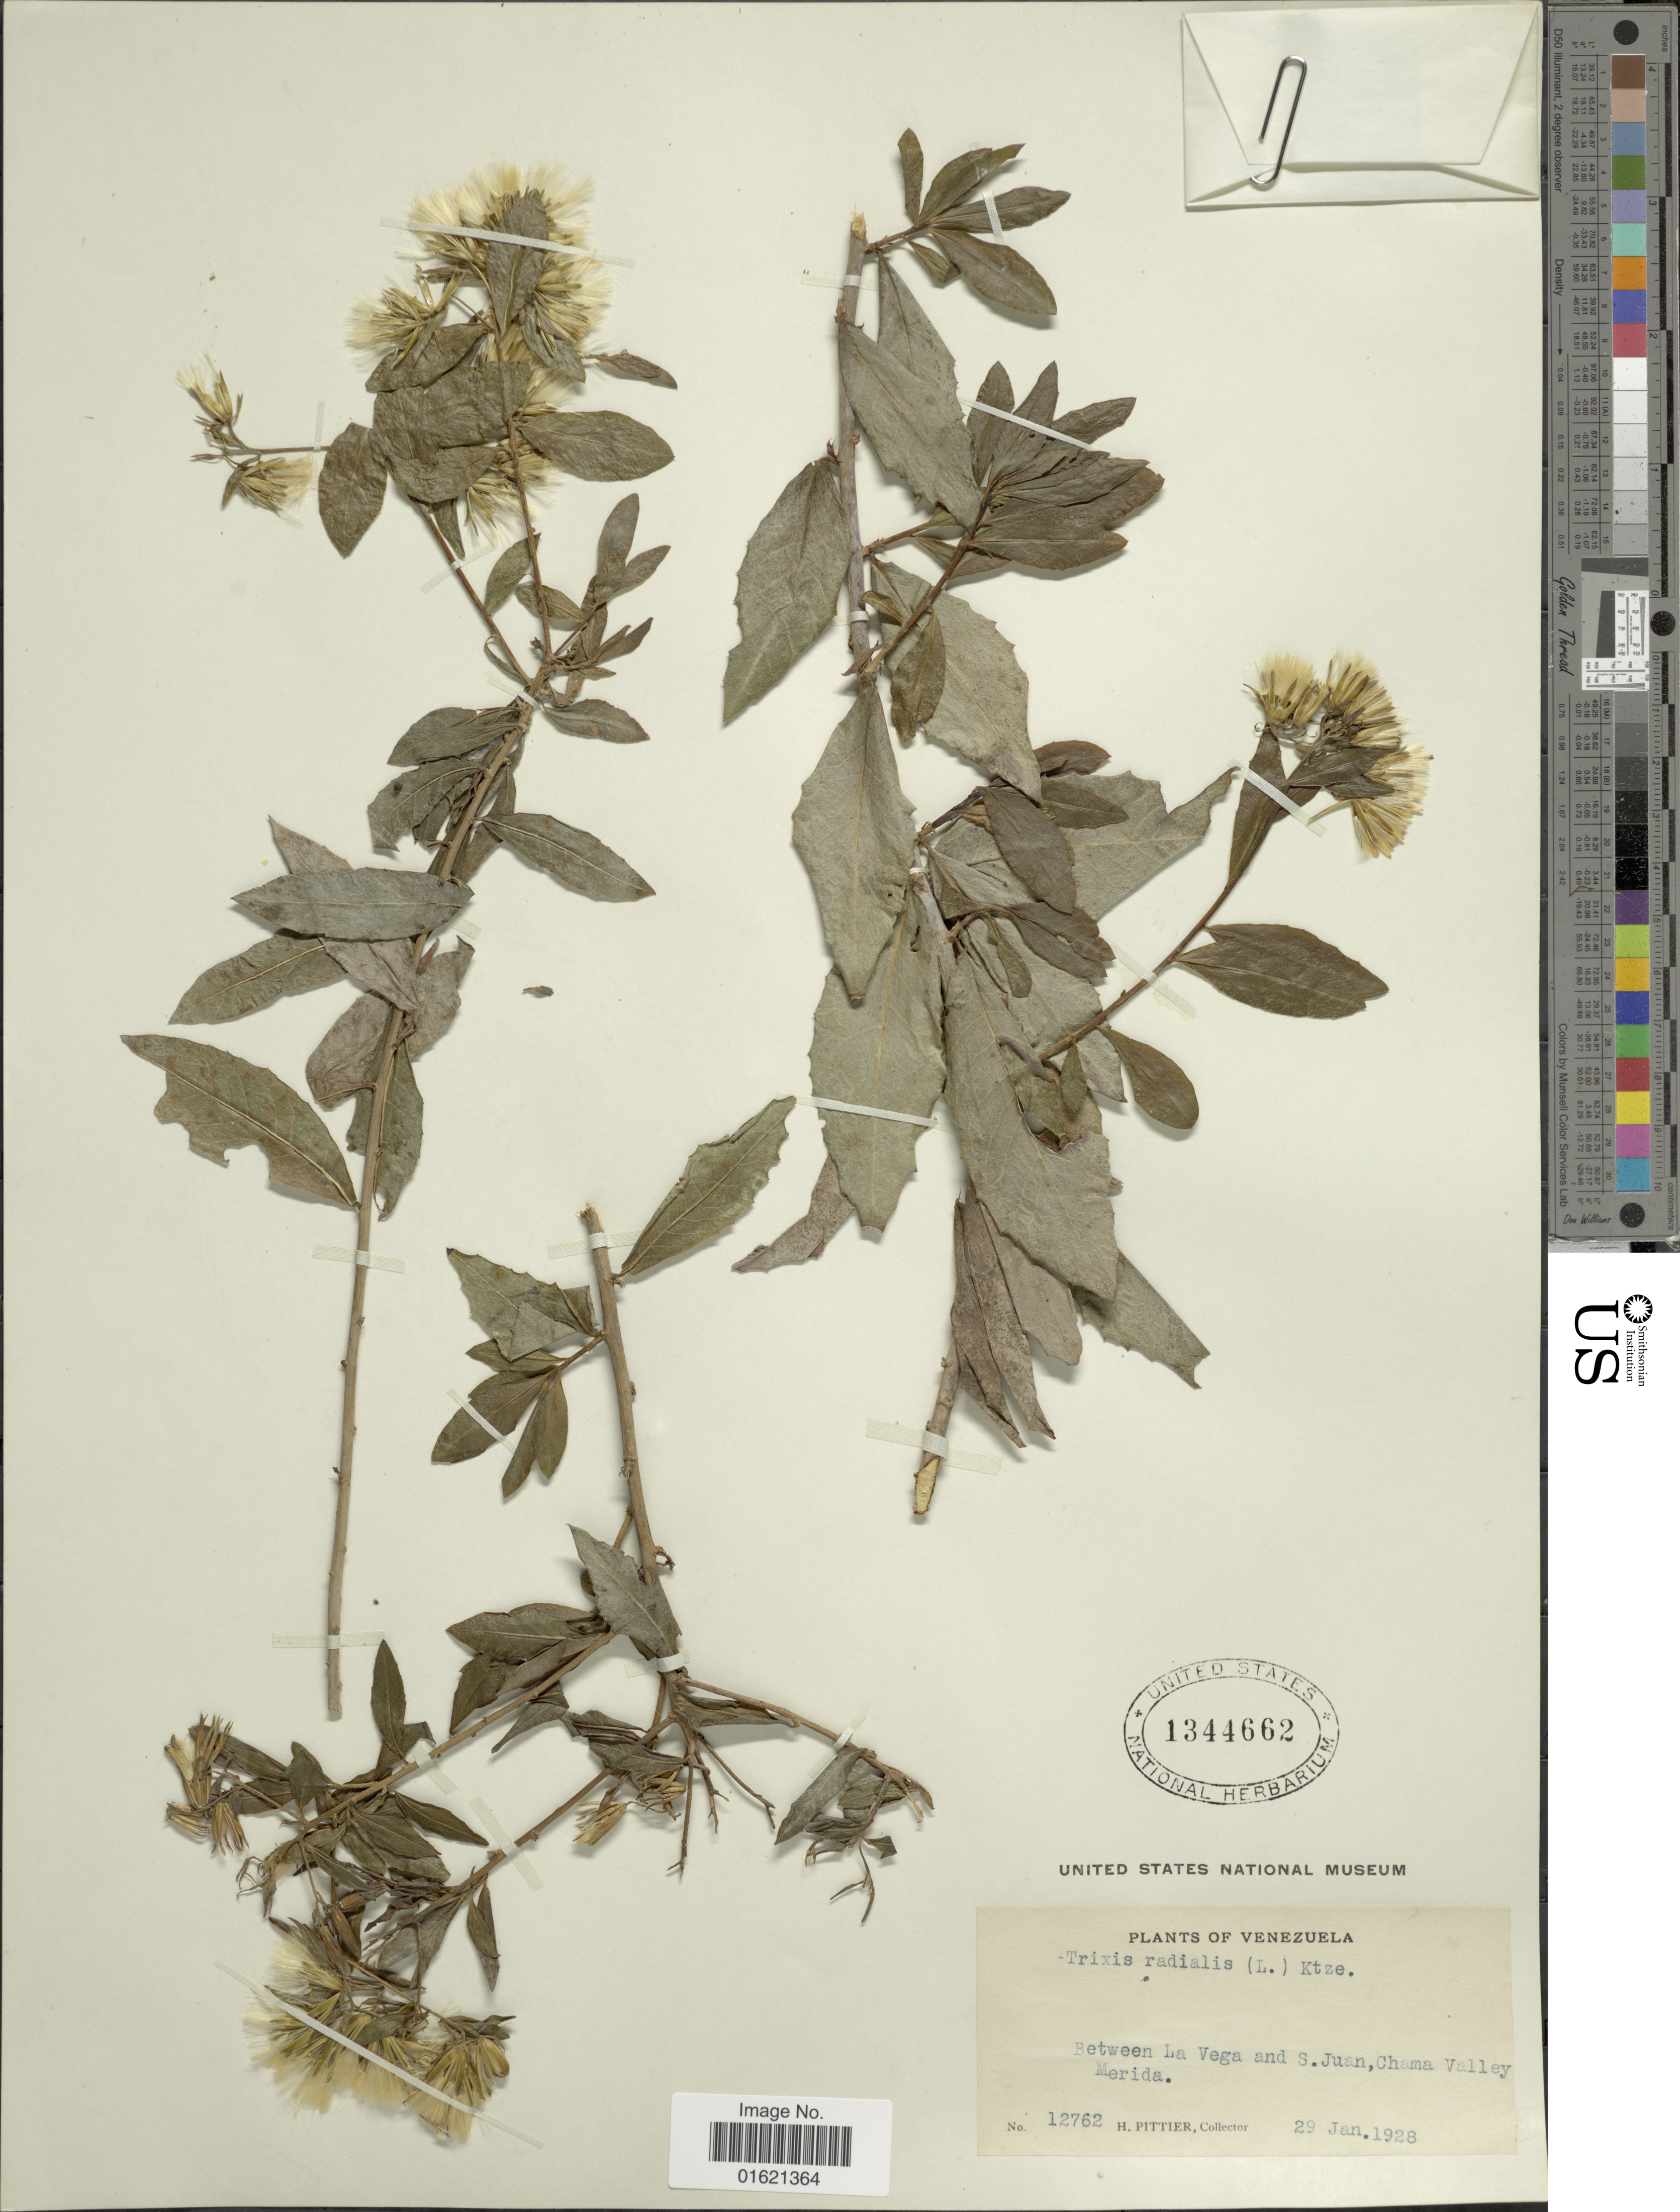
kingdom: Plantae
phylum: Tracheophyta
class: Magnoliopsida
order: Asterales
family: Asteraceae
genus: Trixis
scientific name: Trixis inula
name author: Crantz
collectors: H. F. Pittier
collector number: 12762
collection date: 1928-01-29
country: Venezuela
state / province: Mérida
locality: Between La Vega and S. Juan, Chema Valley, Merida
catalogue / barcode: US 1344662